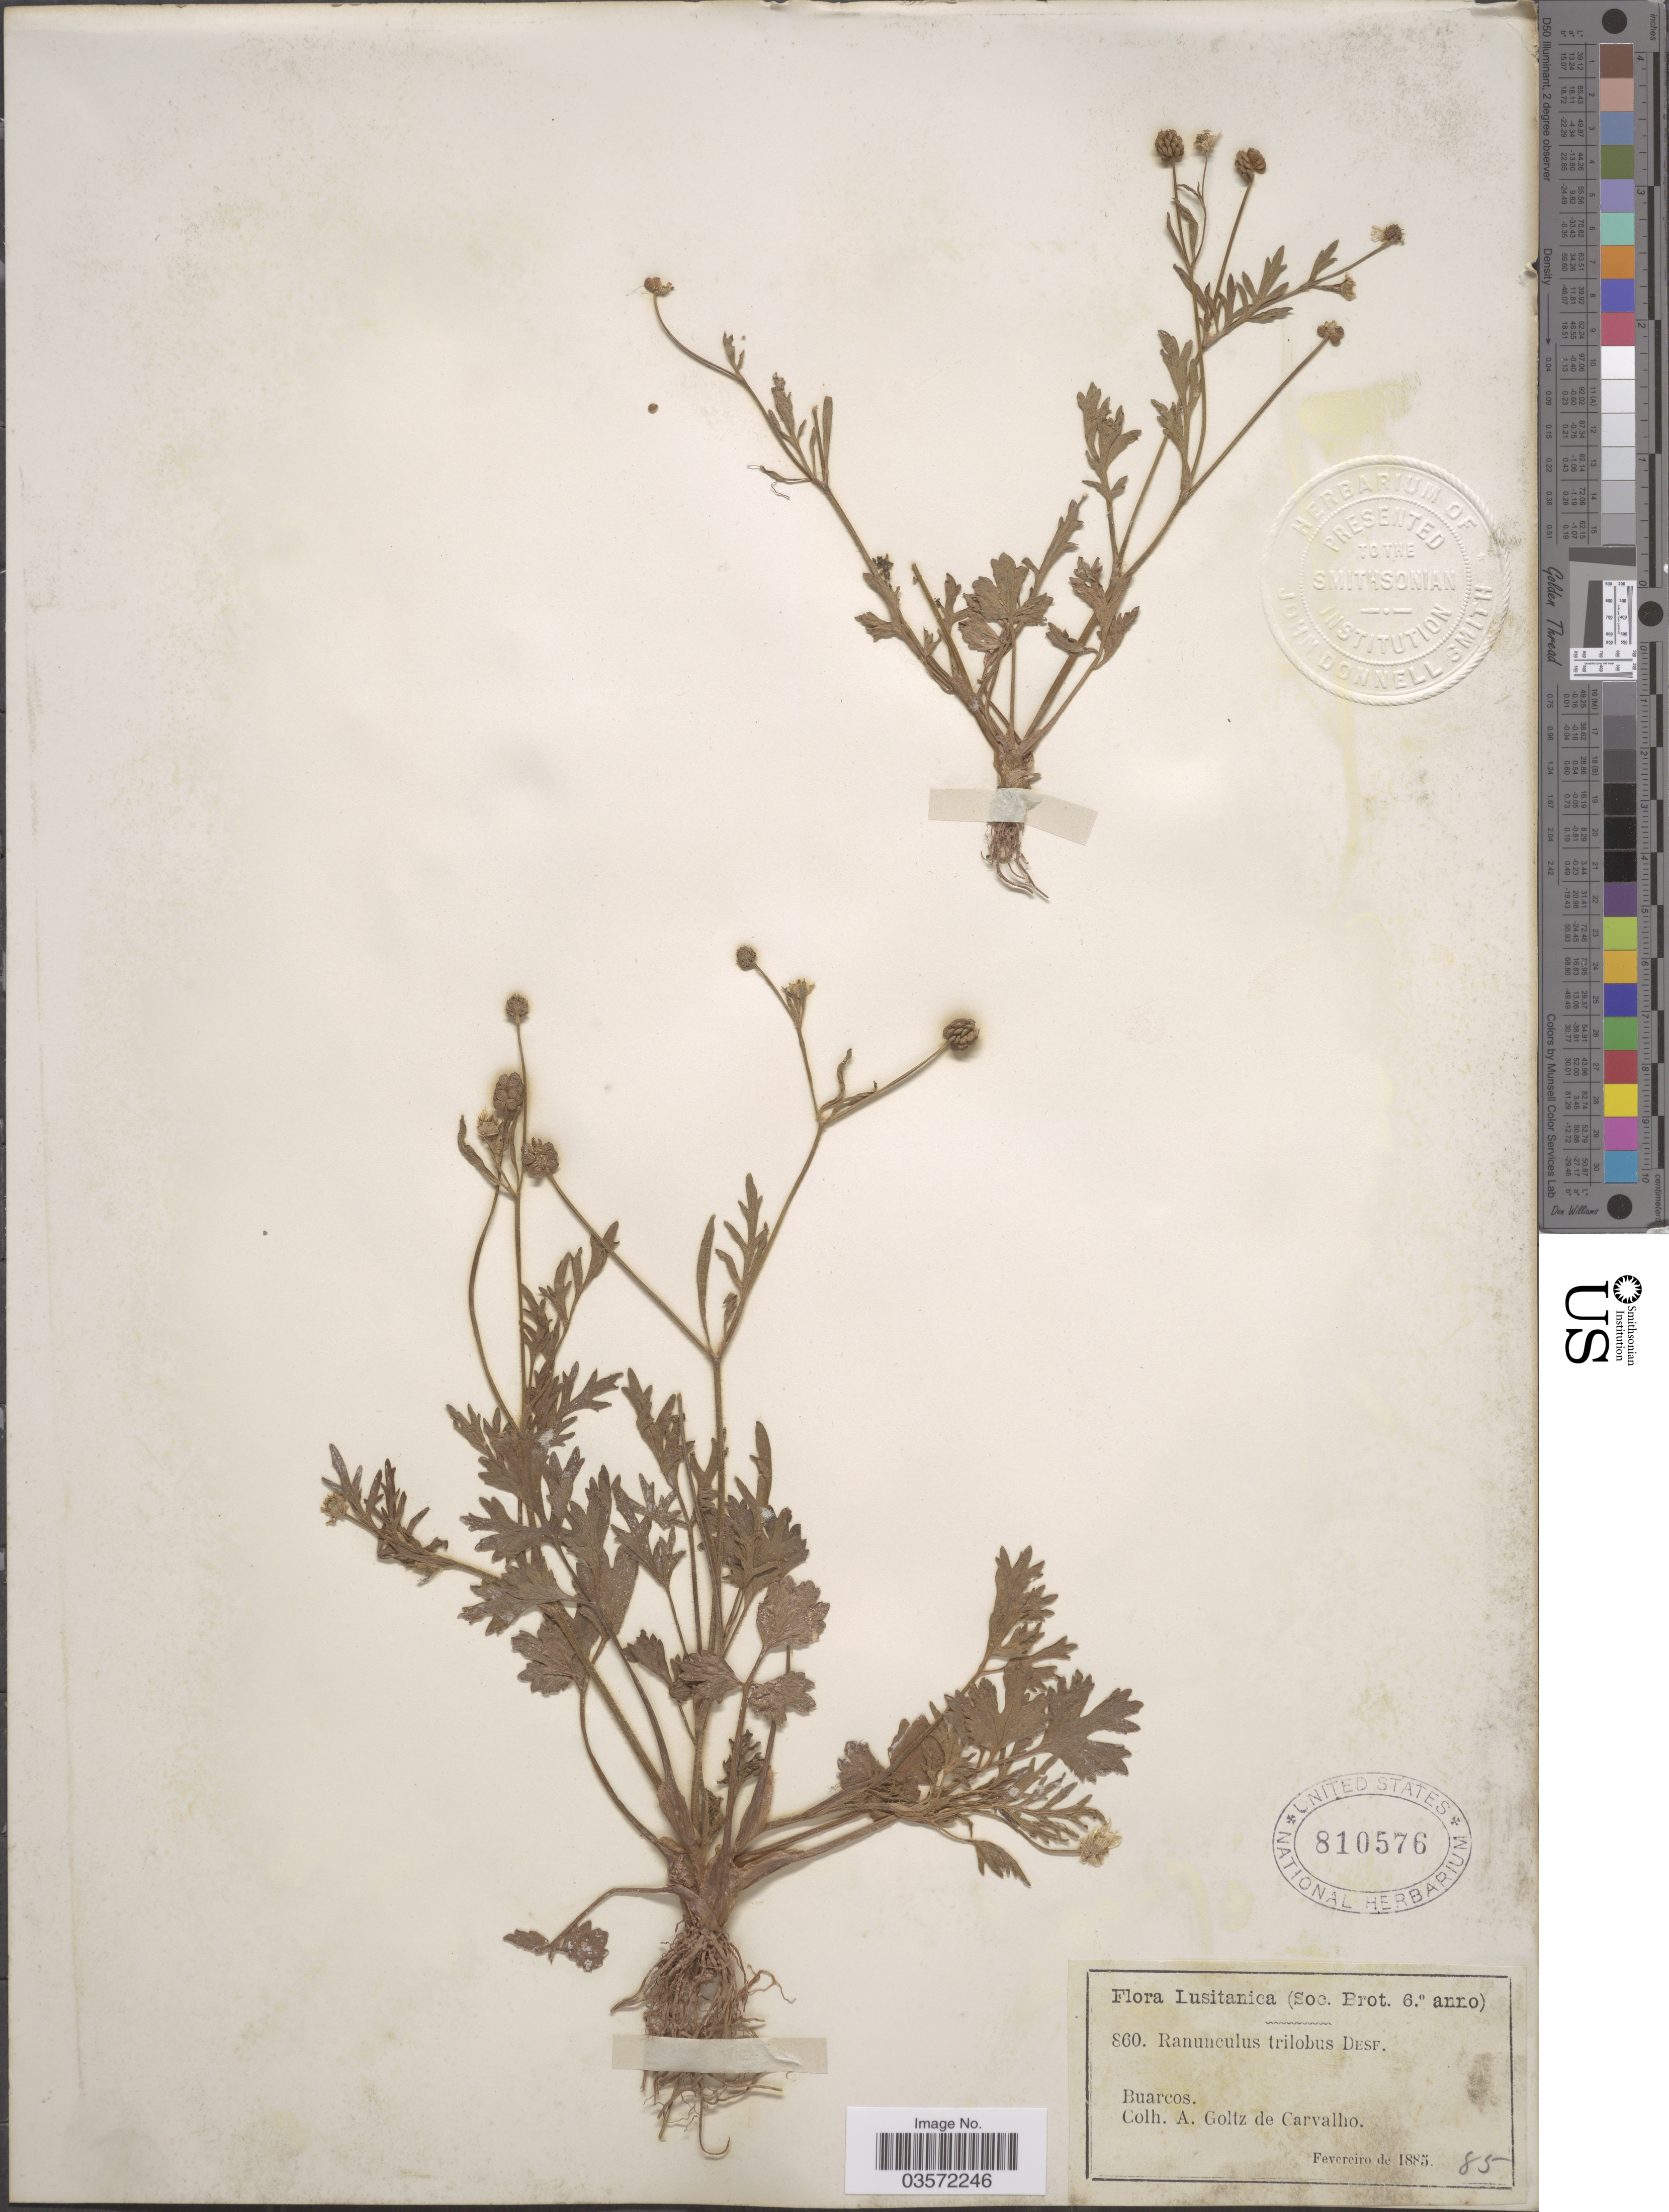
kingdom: Plantae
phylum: Tracheophyta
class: Magnoliopsida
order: Ranunculales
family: Ranunculaceae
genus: Ranunculus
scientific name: Ranunculus trilobus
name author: Desf.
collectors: A. G. Carvalho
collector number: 860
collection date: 1885-02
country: Portugal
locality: Lusitanica. Buarcos.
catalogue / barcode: US 810576